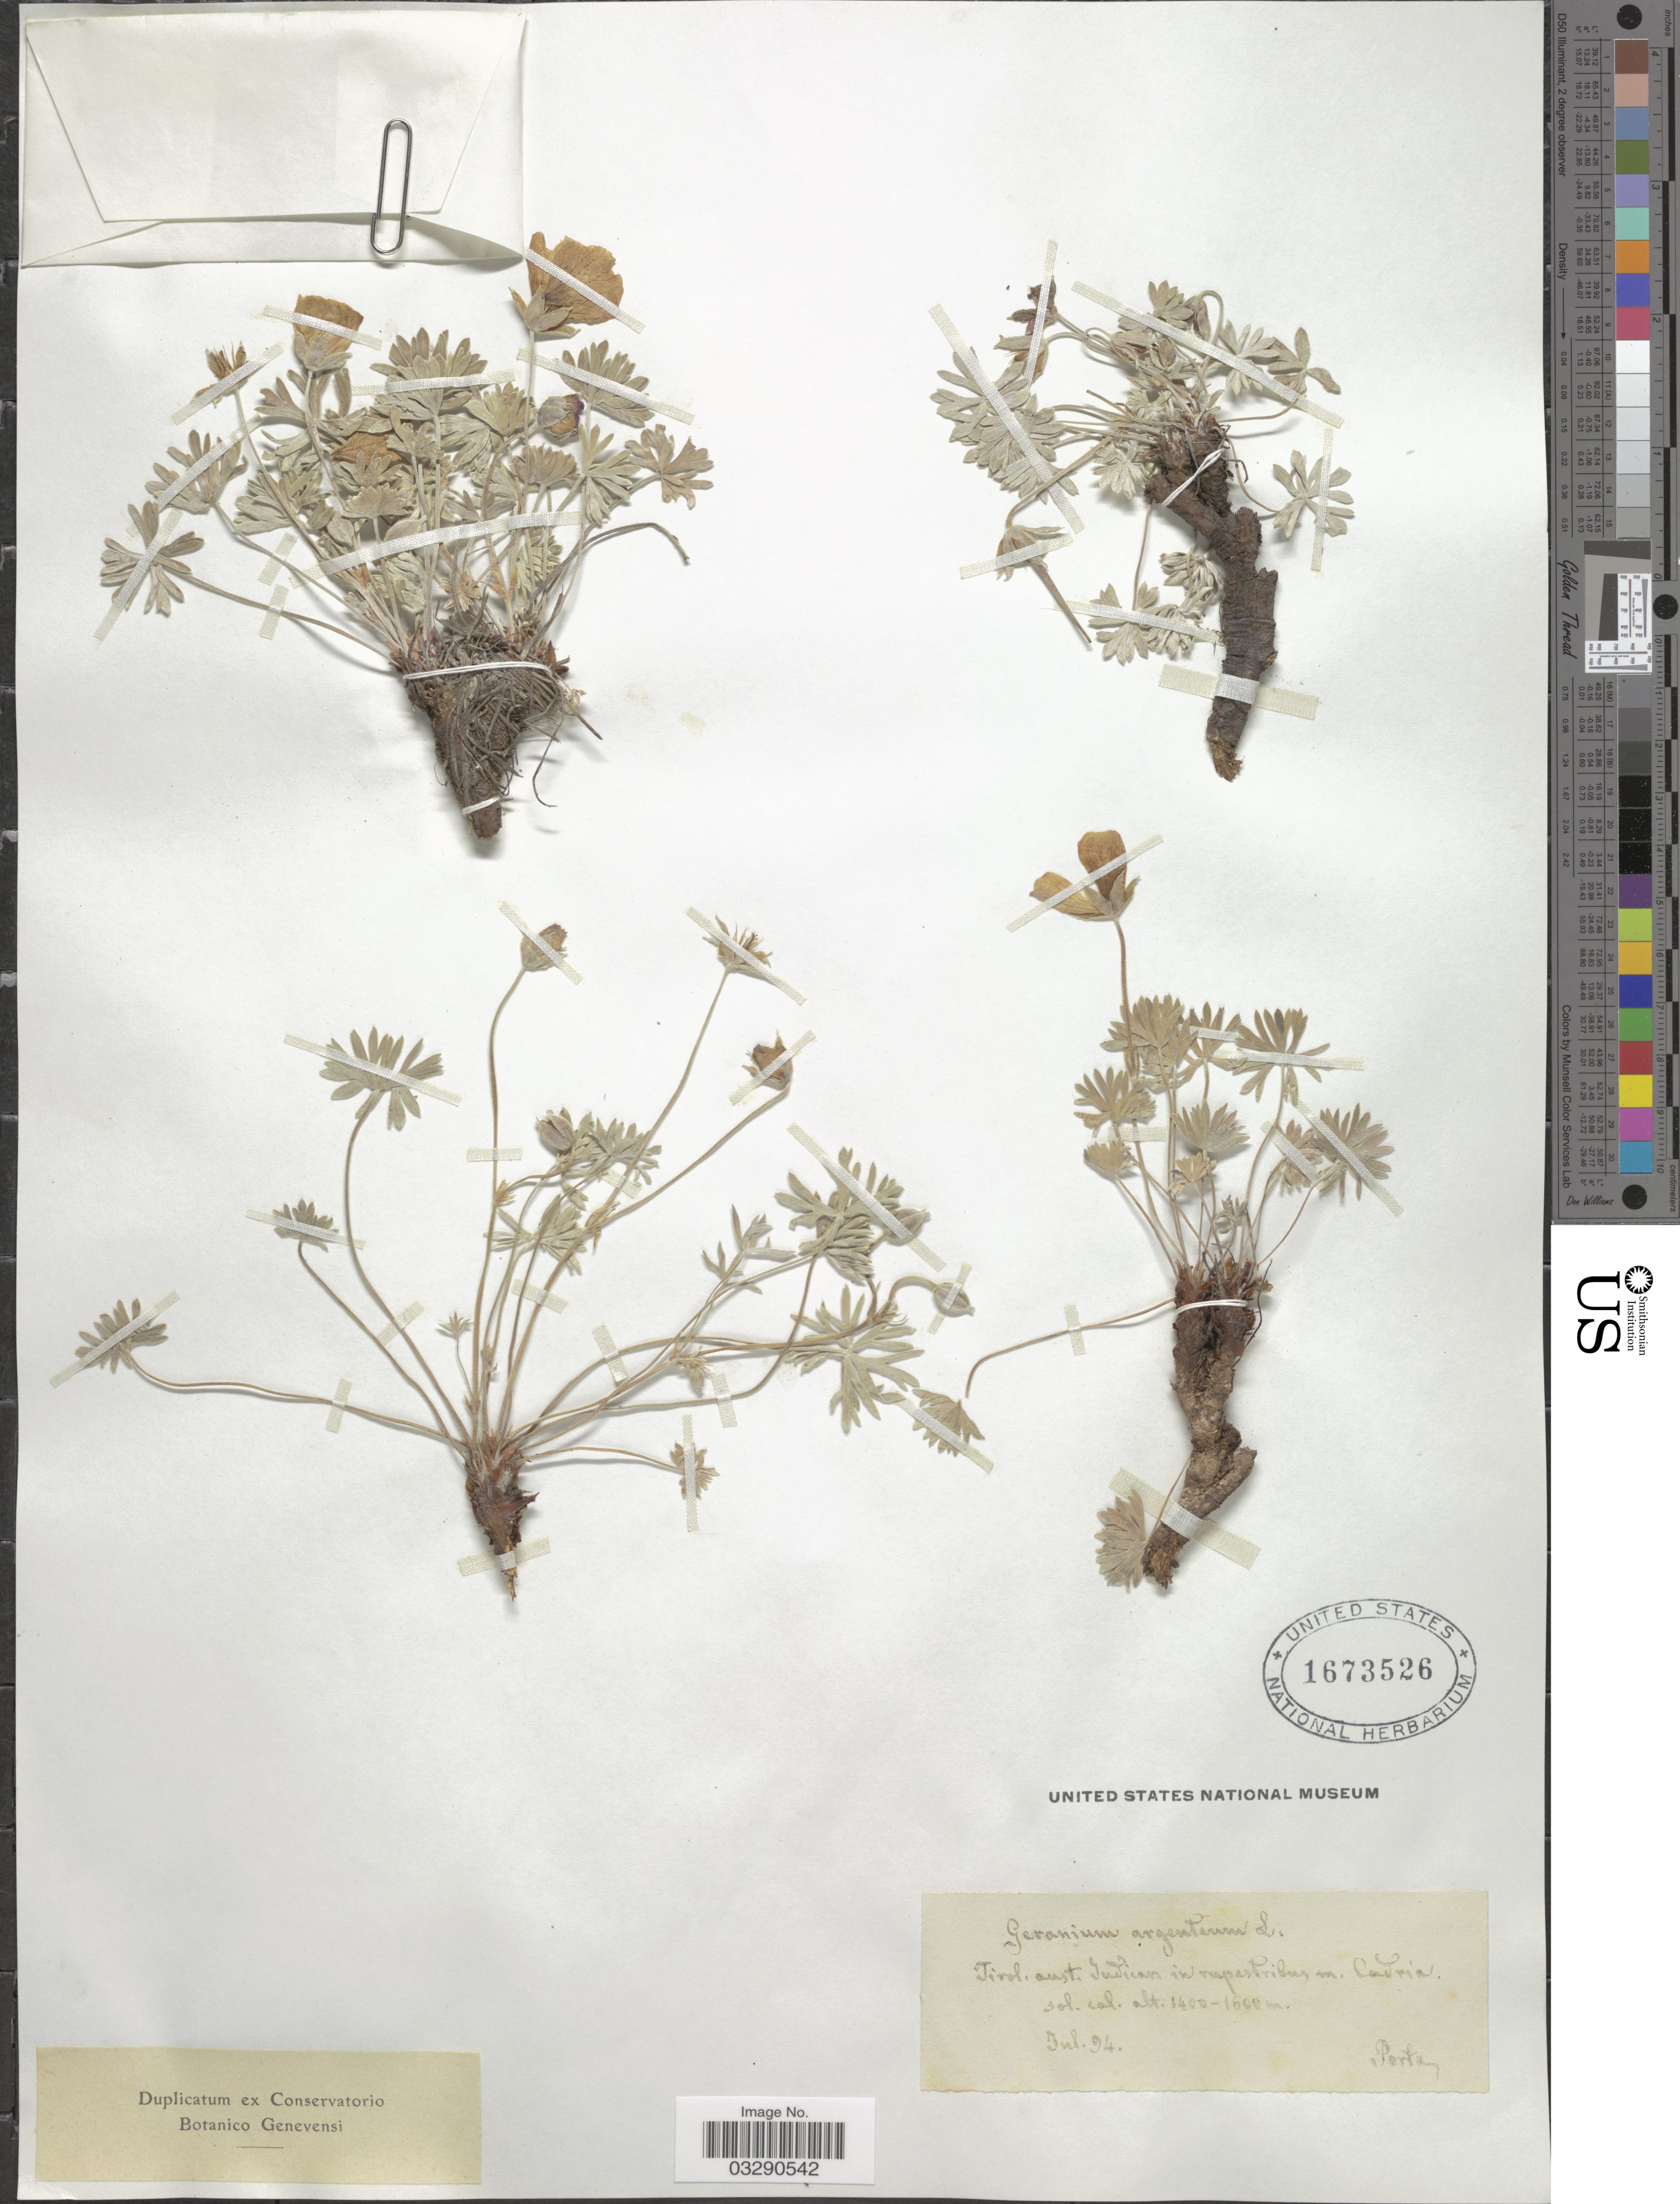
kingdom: Plantae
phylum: Tracheophyta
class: Magnoliopsida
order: Geraniales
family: Geraniaceae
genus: Geranium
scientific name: Geranium argenteum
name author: L.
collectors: -- Porta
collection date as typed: Transcribed d/m/y: /7/94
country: Italy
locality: Tirol. aust. Indien in rupestribus m. Cadria.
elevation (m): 1400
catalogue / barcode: US 1673526